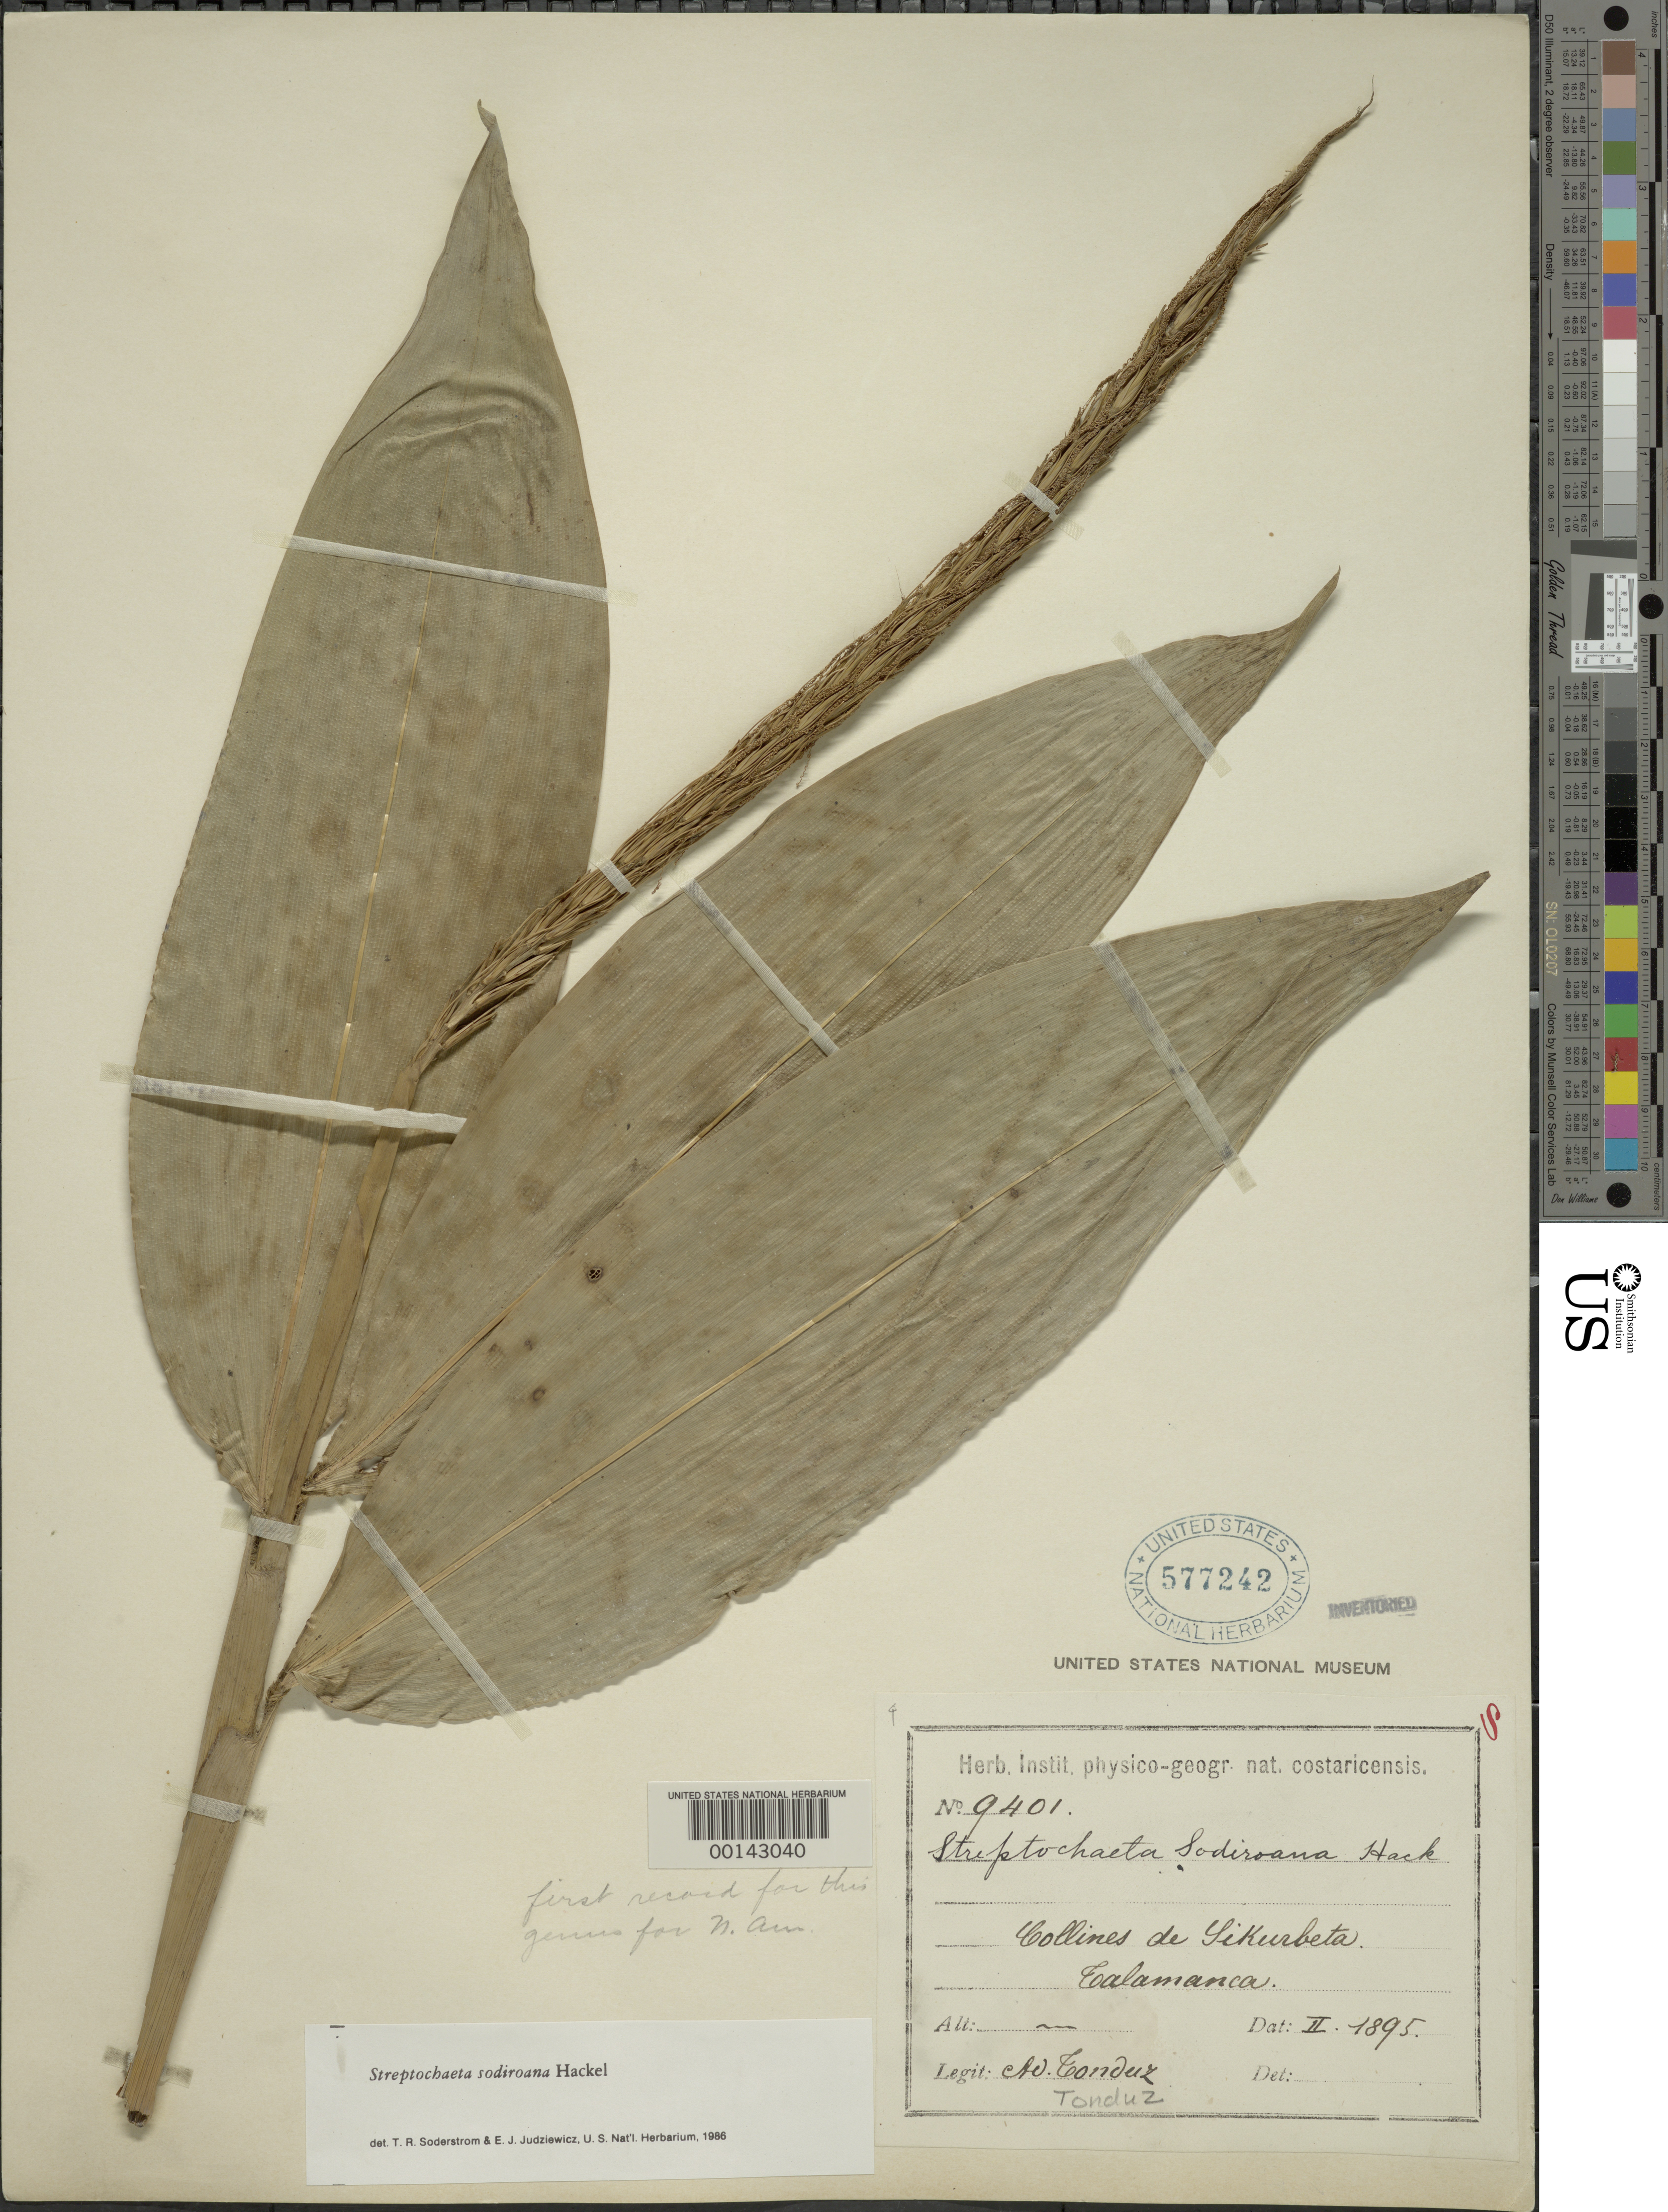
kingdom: Plantae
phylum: Tracheophyta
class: Liliopsida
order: Poales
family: Poaceae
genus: Streptochaeta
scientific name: Streptochaeta sodiroana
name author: Hack.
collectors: A. Tonduz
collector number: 9401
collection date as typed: Feb 1895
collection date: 1895-02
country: Costa Rica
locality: Talamanca, Collines de Yikurbeta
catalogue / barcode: US 577242